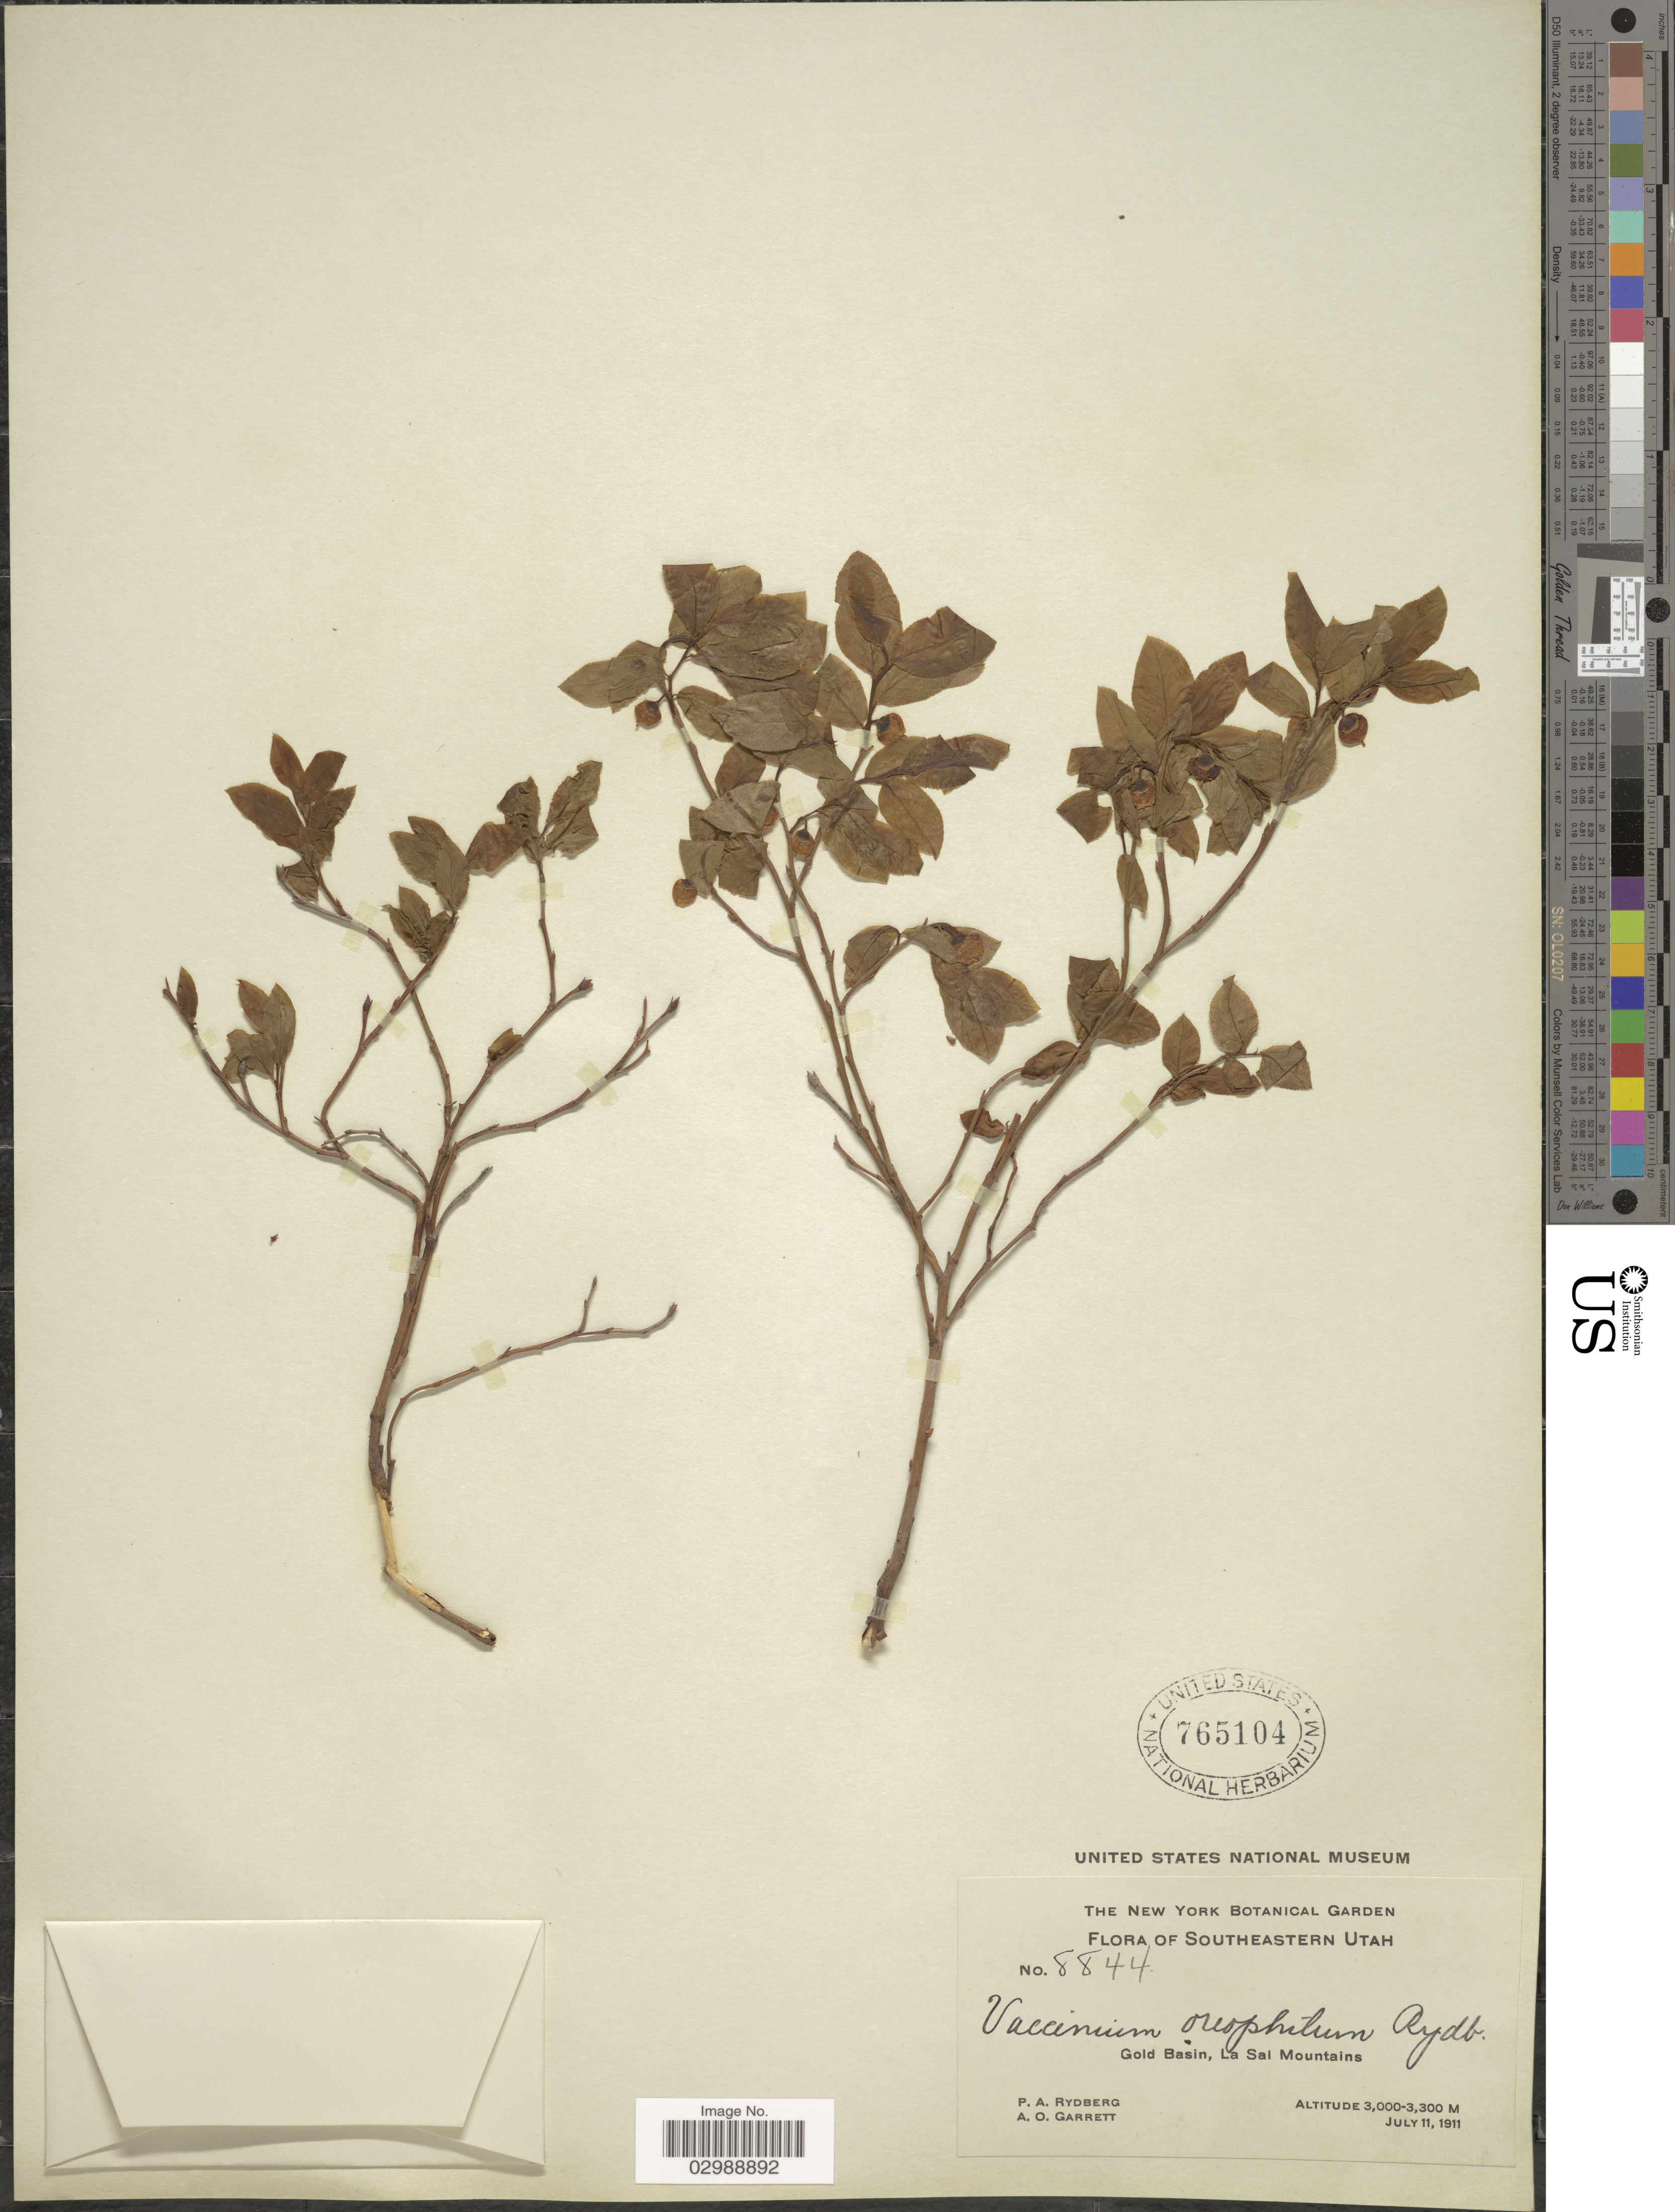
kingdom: Plantae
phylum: Tracheophyta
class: Magnoliopsida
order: Ericales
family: Ericaceae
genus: Vaccinium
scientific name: Vaccinium oreophilum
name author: Rydb.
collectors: P. A. Rydberg & A. O. Garrett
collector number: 8844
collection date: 1911-07-11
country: United States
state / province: Utah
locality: Southeastern Utah. Gold Basin, La Sal Mountains.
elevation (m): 3000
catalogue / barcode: US 765104